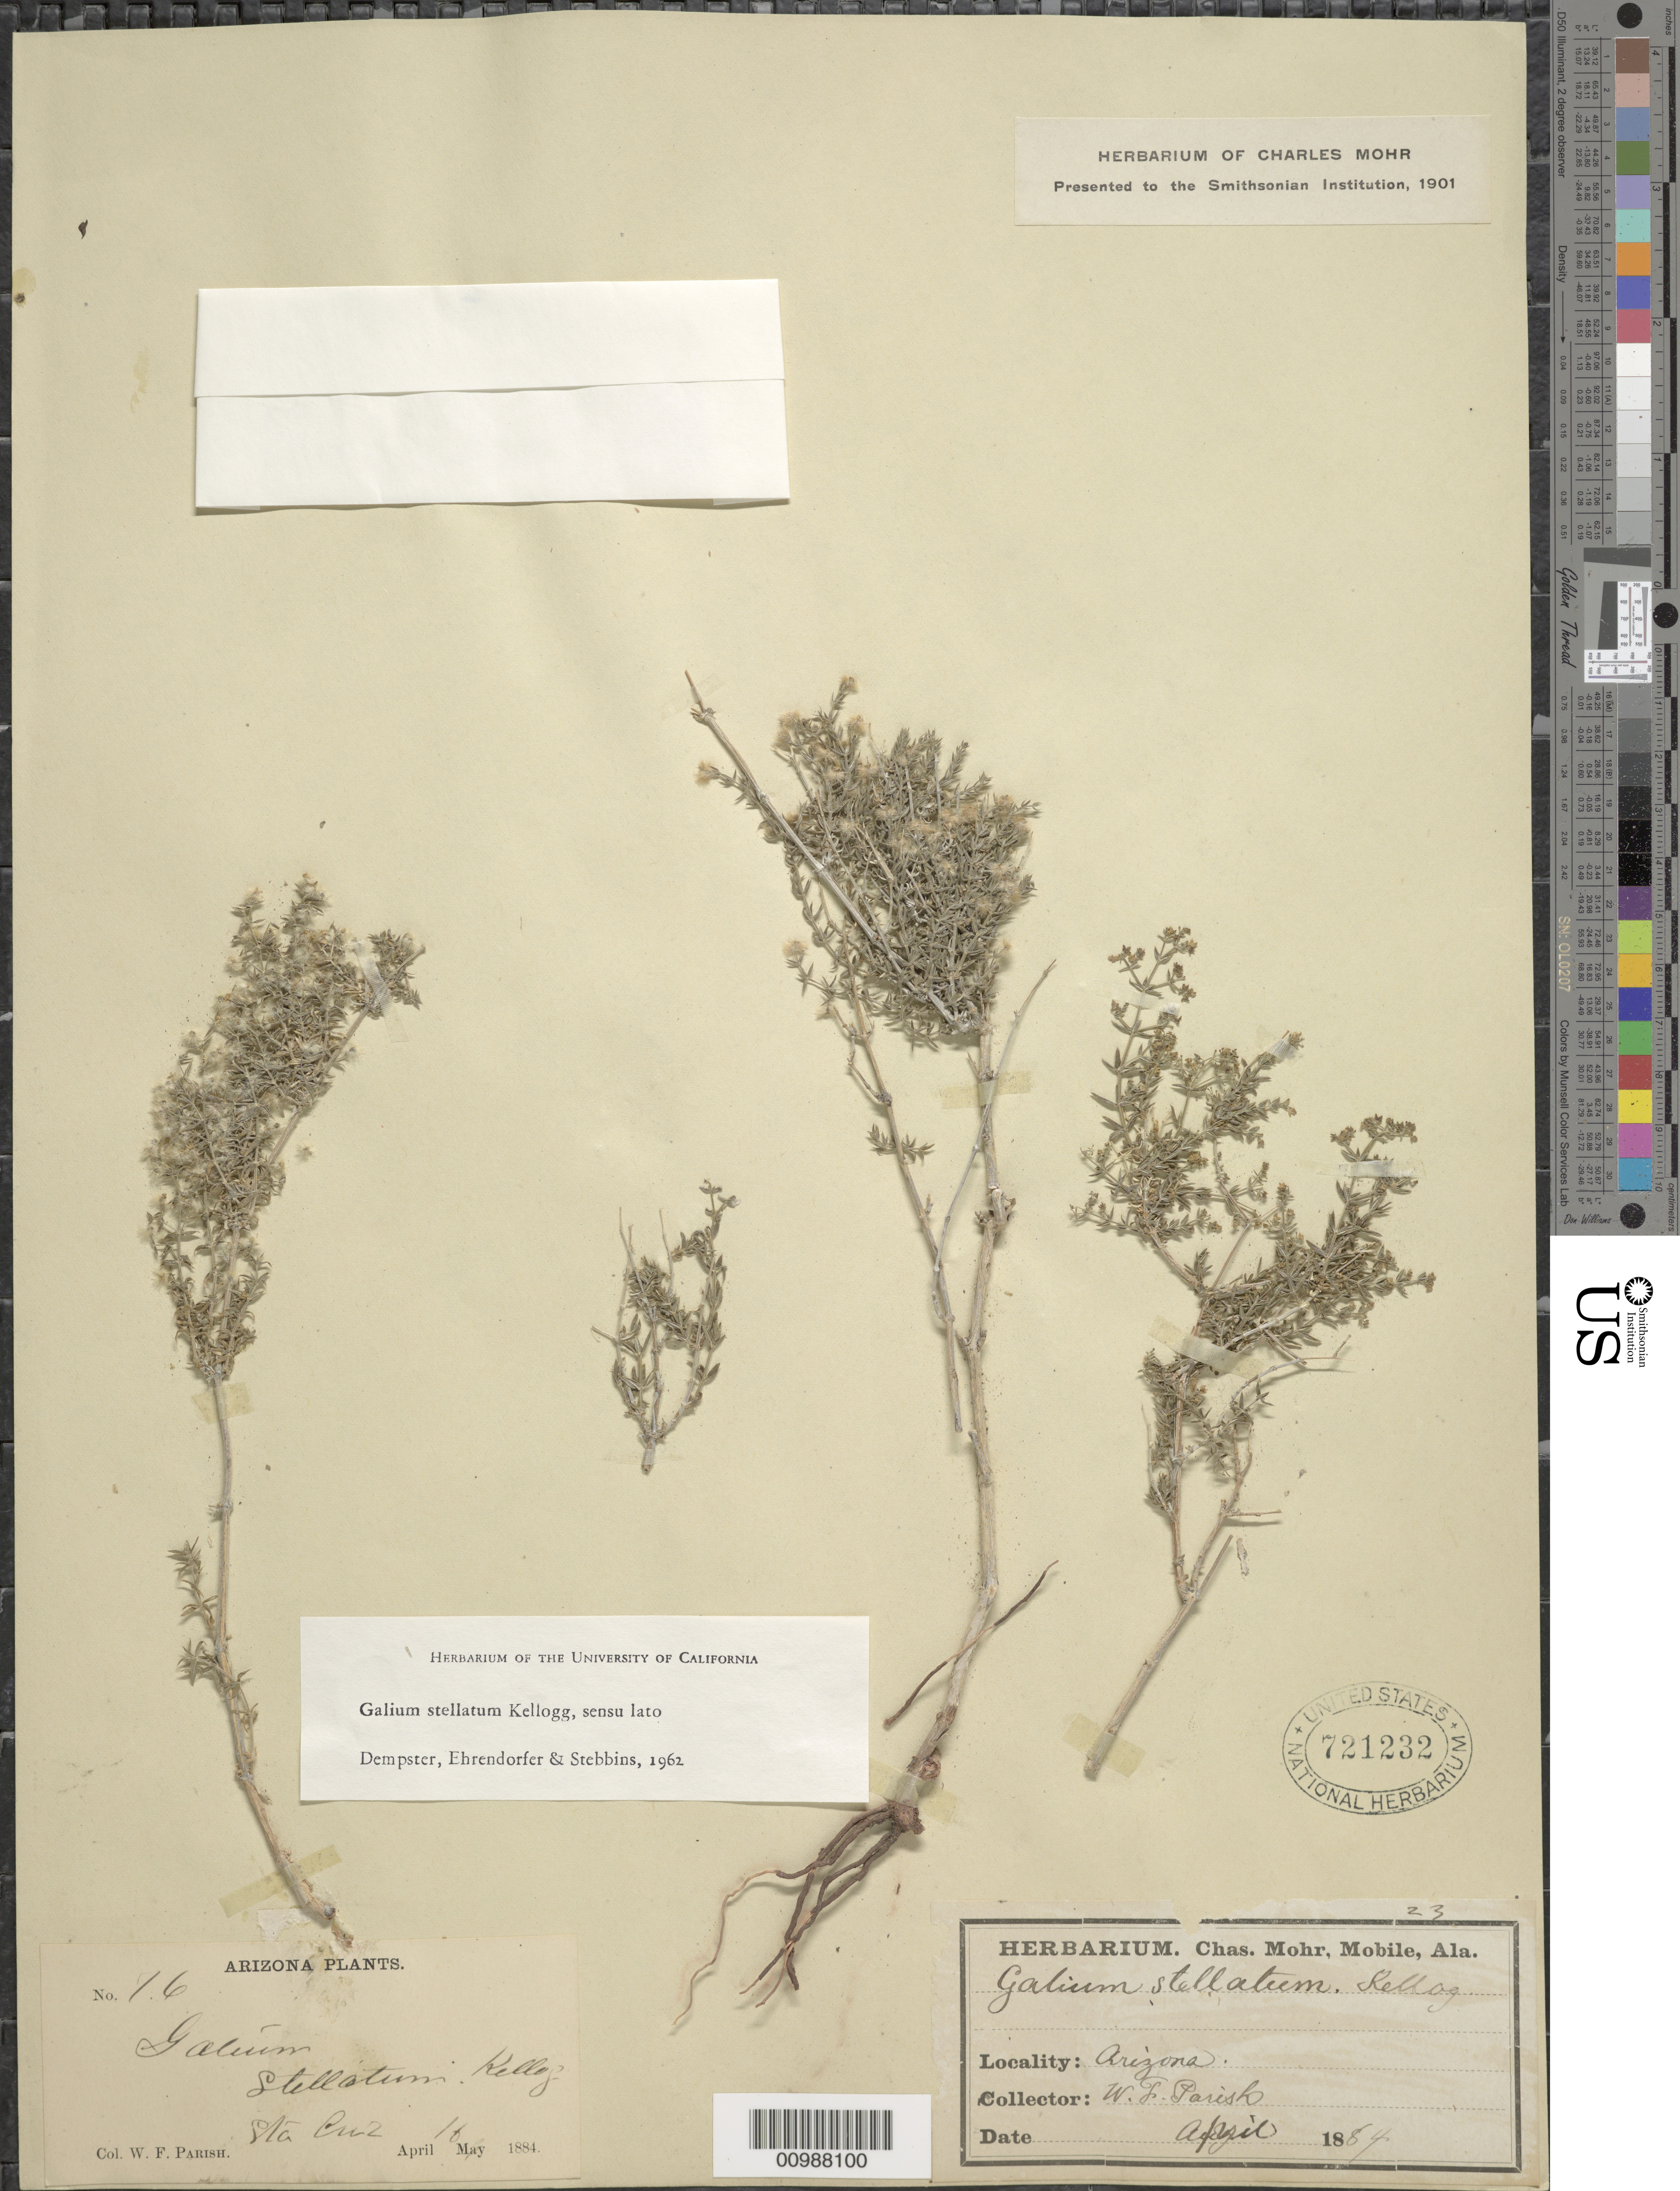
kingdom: Plantae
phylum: Tracheophyta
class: Magnoliopsida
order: Gentianales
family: Rubiaceae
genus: Galium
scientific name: Galium stellatum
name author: Kellogg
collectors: W. F. Parish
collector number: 16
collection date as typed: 16 Apr 1884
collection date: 1884-04-16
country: United States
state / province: Arizona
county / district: Santa Cruz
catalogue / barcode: US 721232